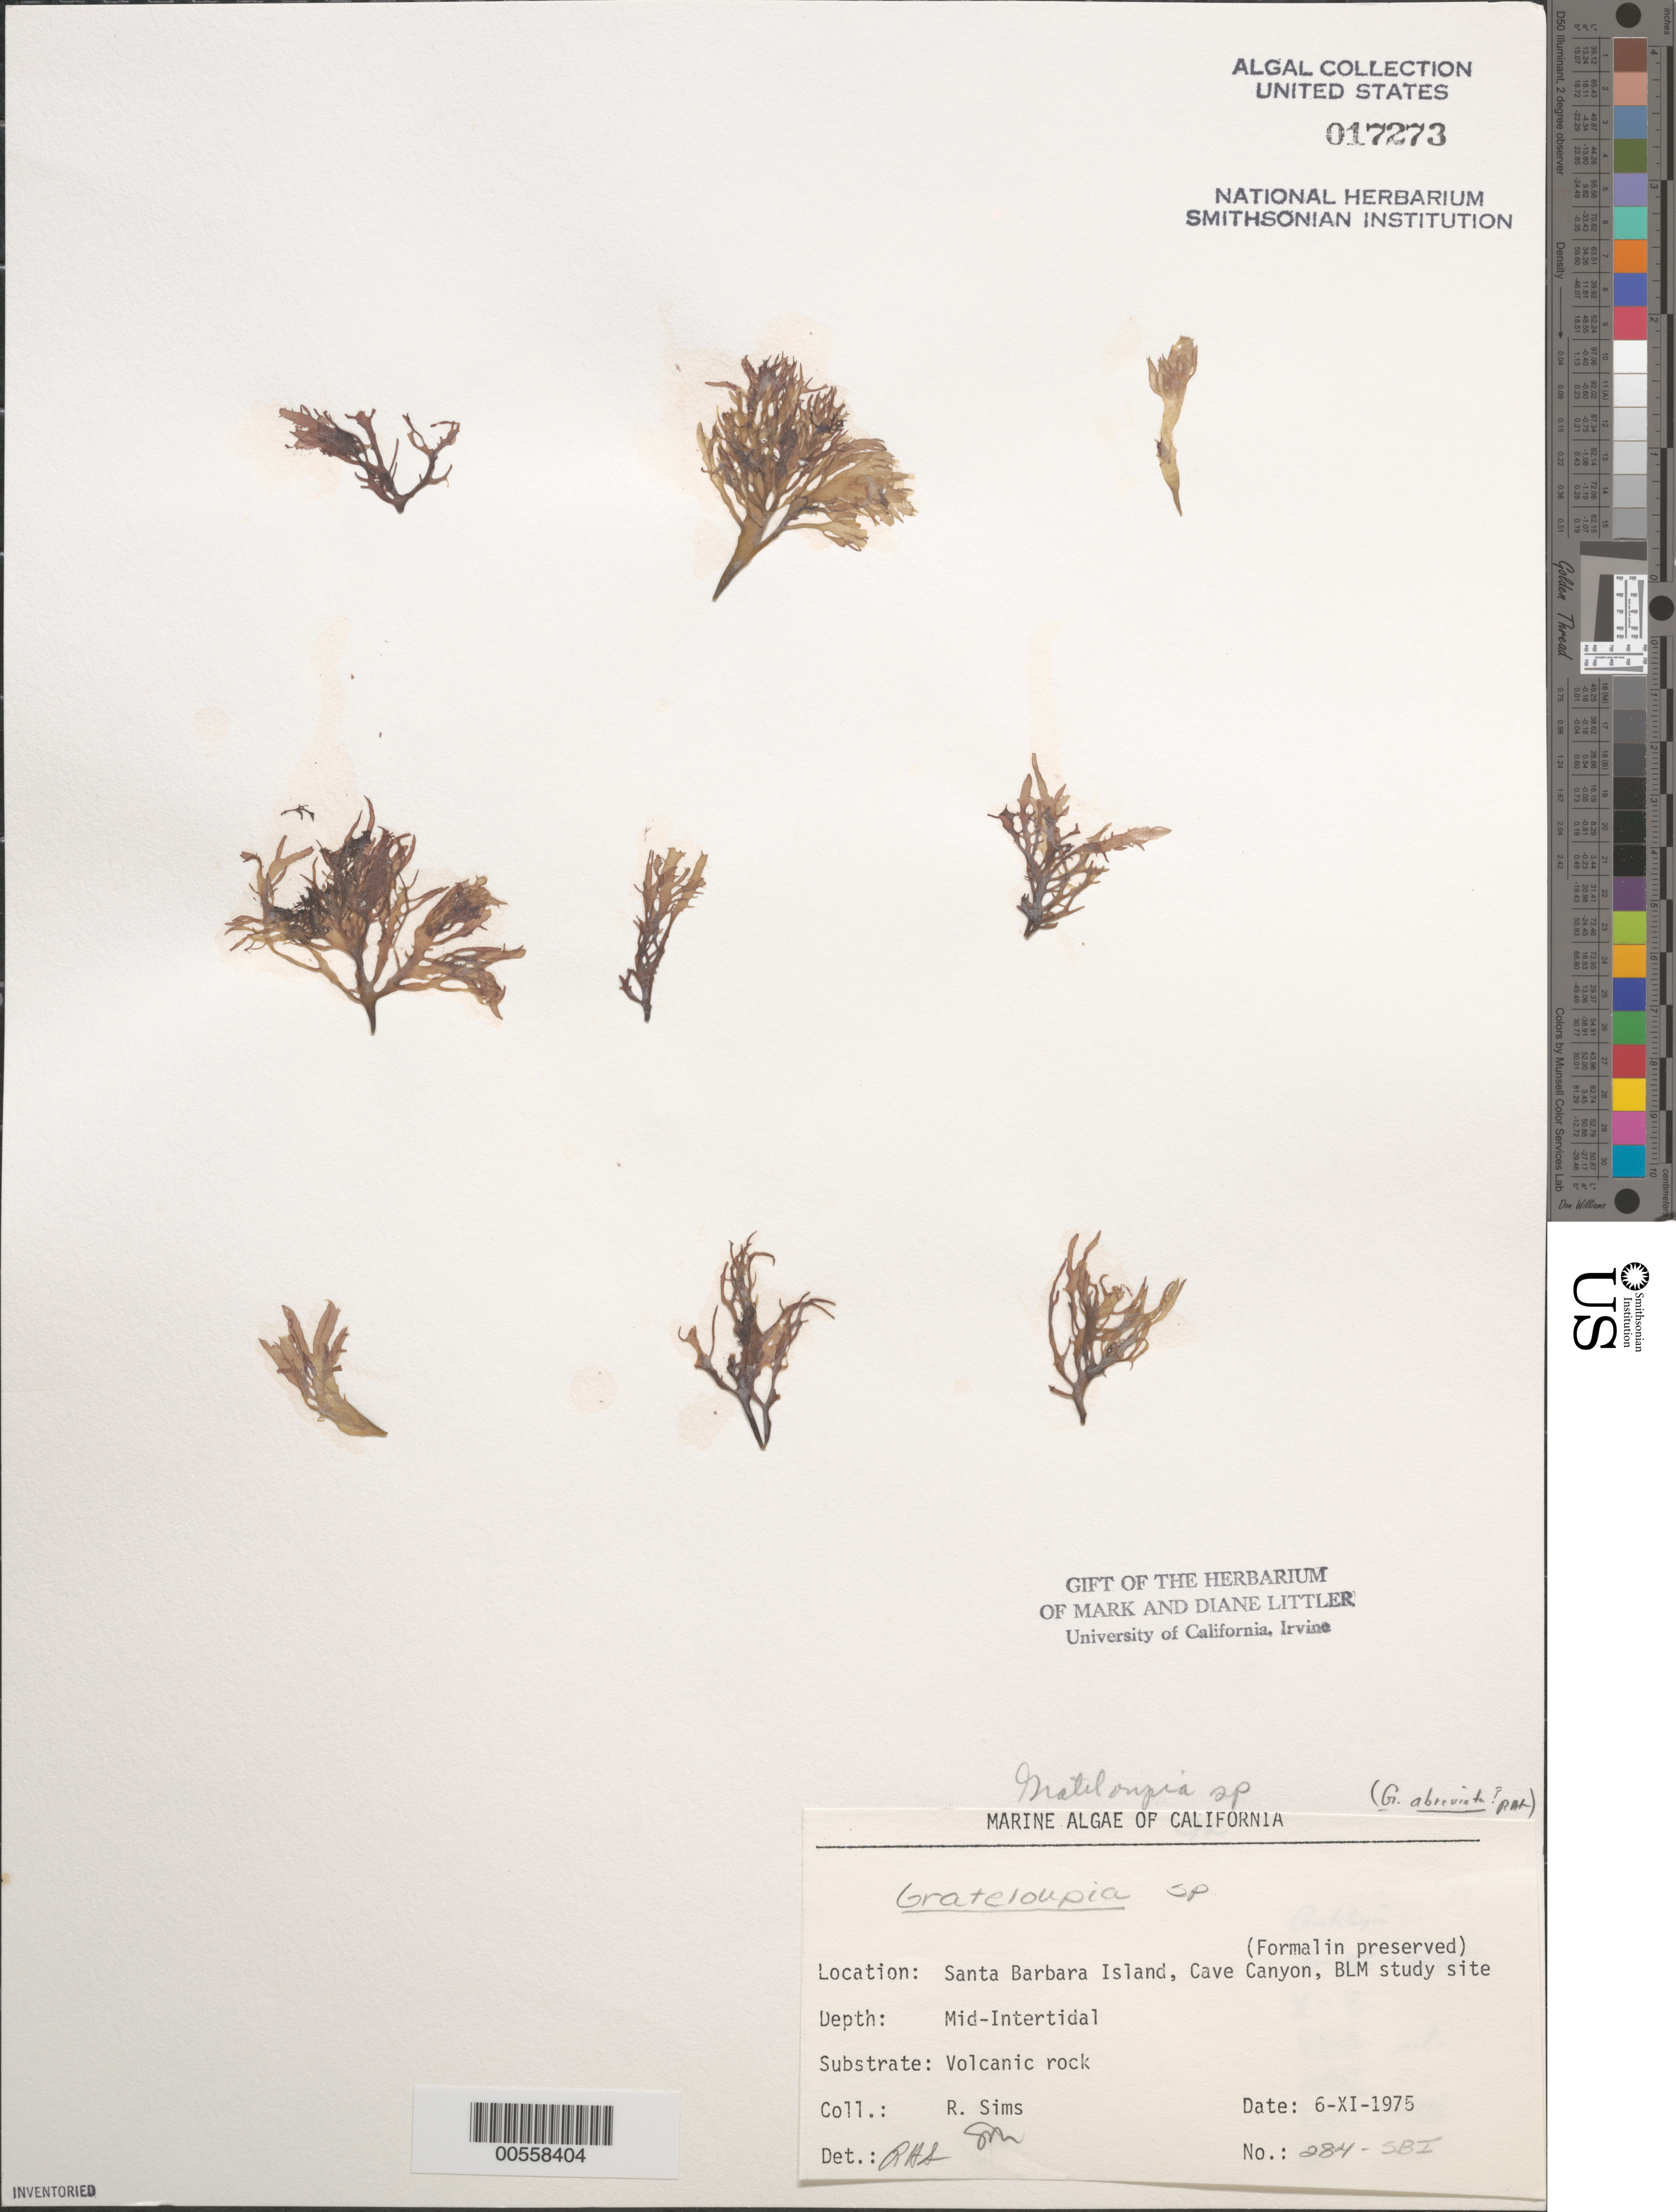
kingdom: Plantae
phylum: Rhodophyta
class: Florideophyceae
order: Halymeniales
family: Halymeniaceae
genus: Grateloupia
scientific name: Grateloupia sp.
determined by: Sims, Robert H.; Murray, S. N.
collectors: R. H. Sims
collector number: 284-sbi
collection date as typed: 06 Nov 1975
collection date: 1975-11-06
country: United States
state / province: California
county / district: Santa Barbara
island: Santa Barbara Island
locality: Cave Canyon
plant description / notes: BLM-SOCALBIGHT Rocky Intertidal Survey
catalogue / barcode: US 17273